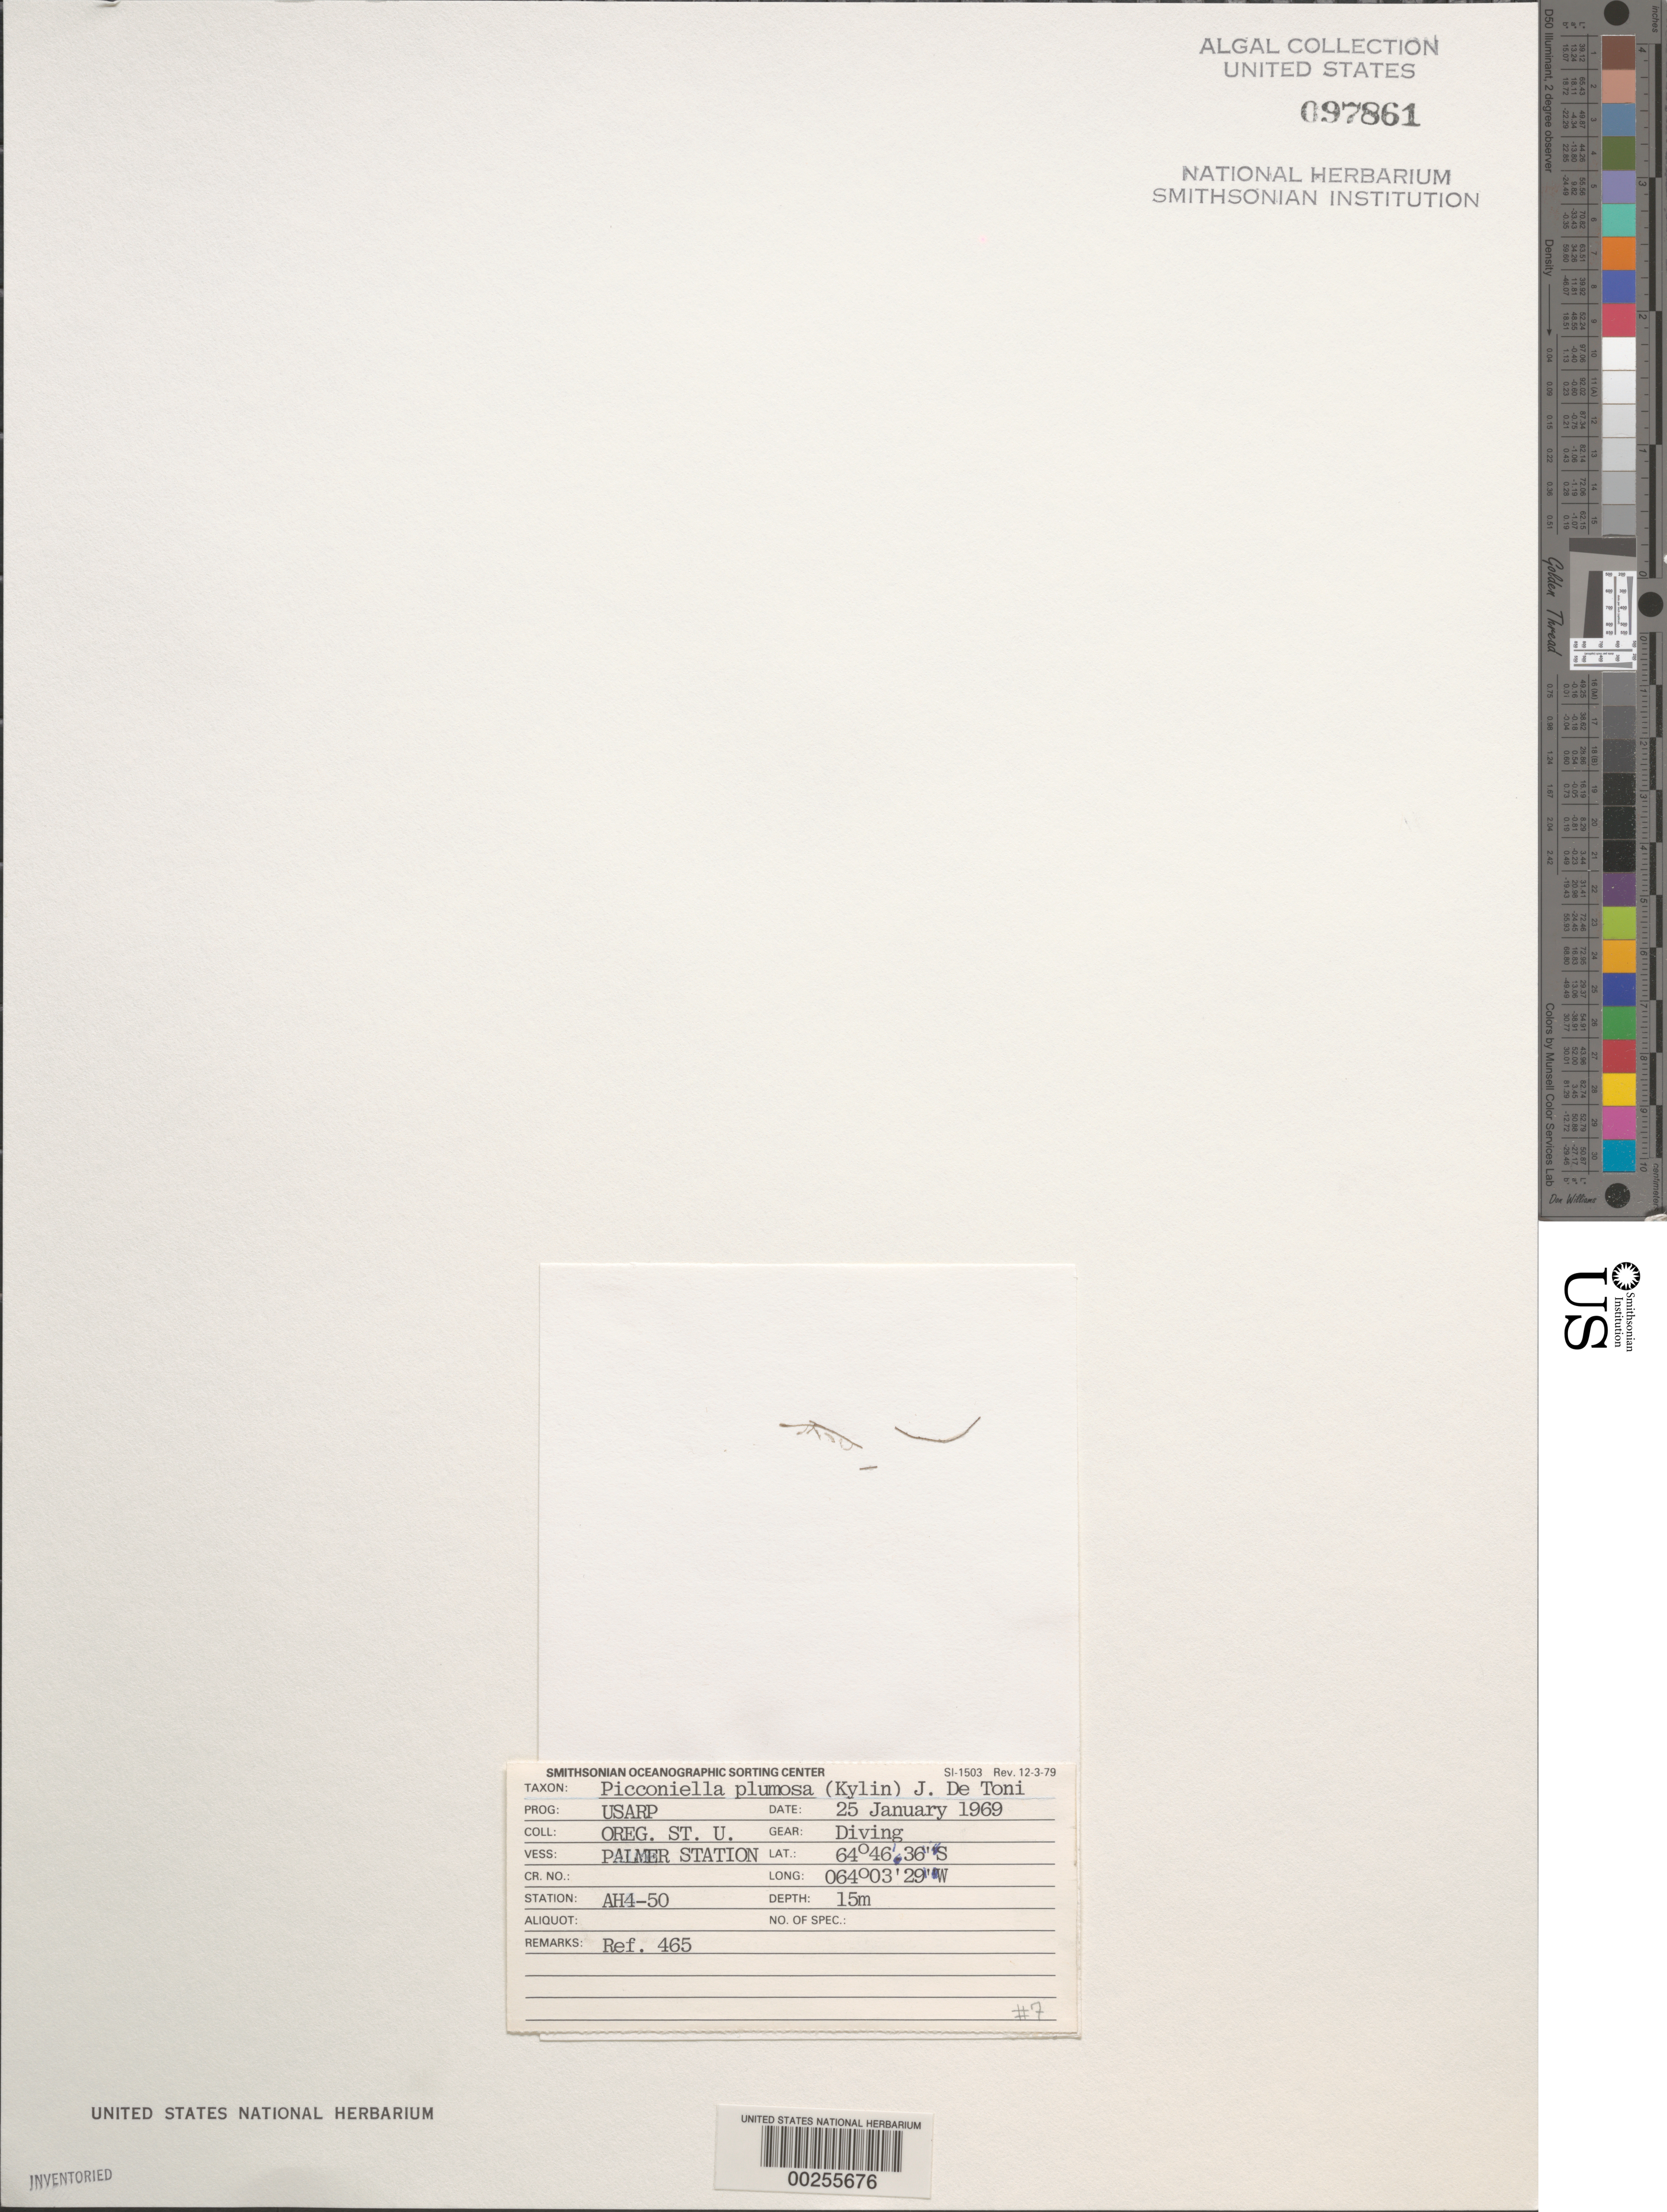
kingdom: Plantae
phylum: Rhodophyta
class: Florideophyceae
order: Ceramiales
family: Rhodomelaceae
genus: Picconiella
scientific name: Picconiella plumosa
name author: (Kylin) De Toni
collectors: Oregon State University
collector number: Station Ah4-50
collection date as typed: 25 Jan 1969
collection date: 1969-01-25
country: Antarctica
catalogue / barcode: US 97861